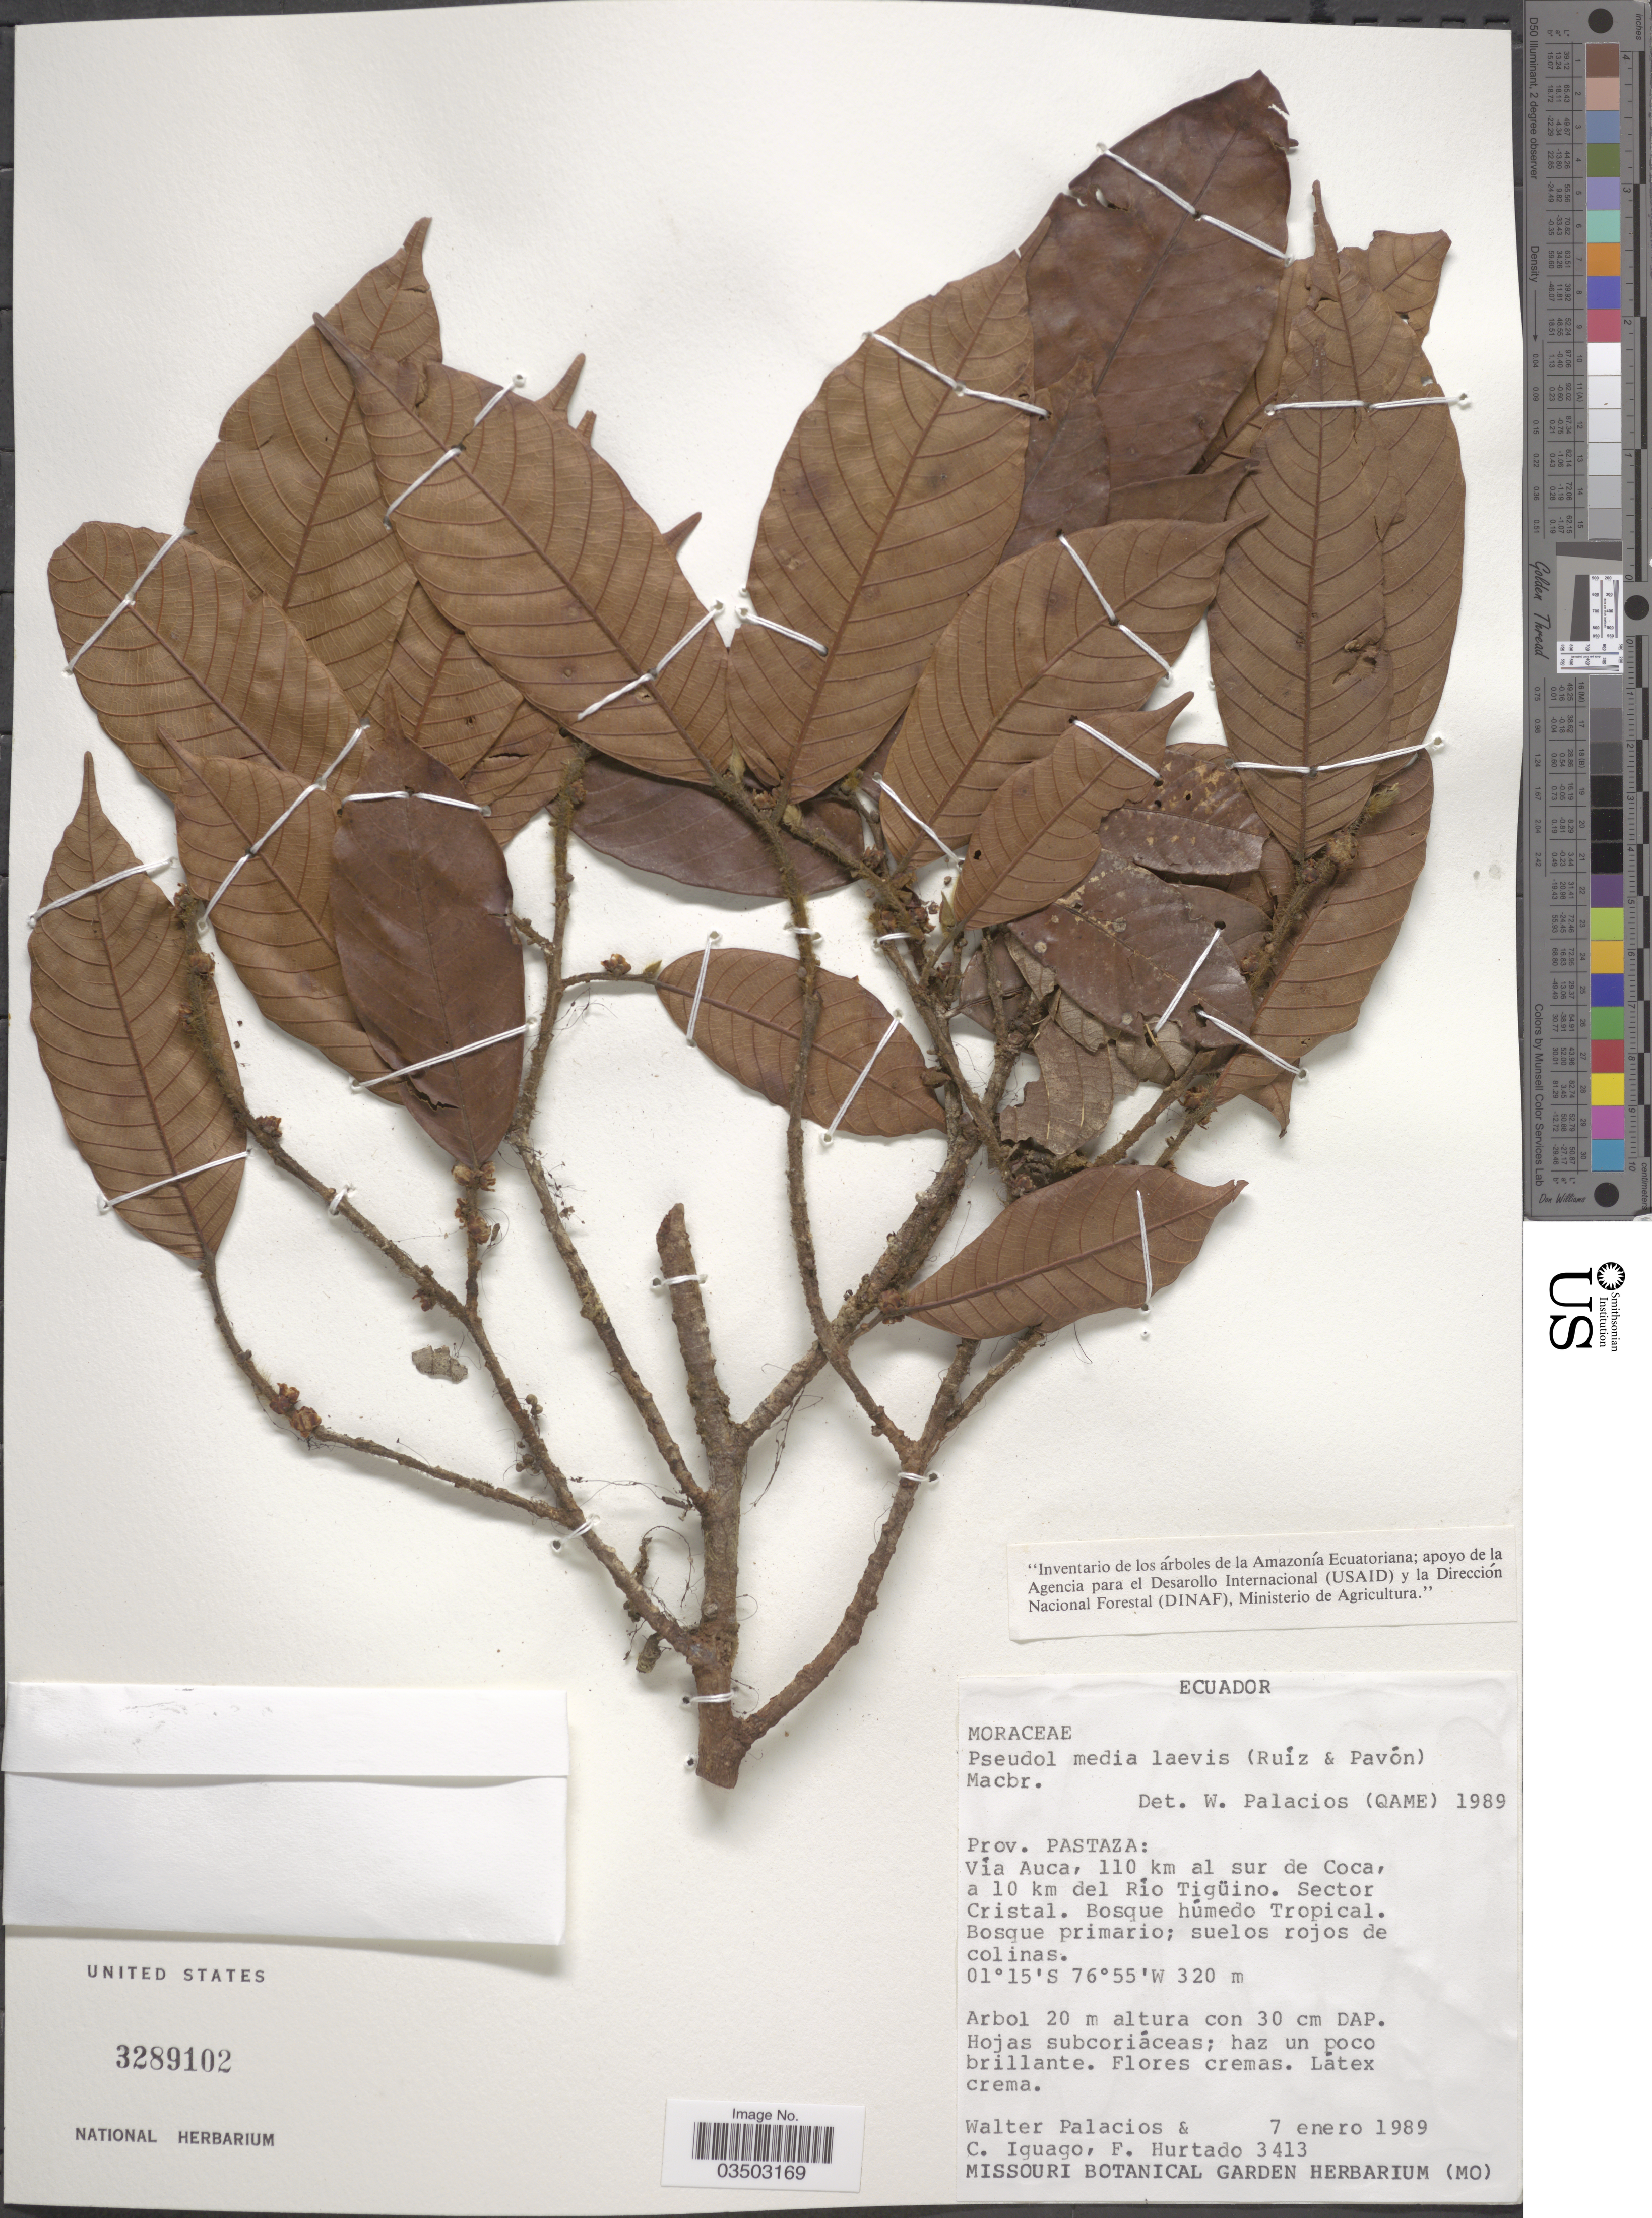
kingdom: Plantae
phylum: Tracheophyta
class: Magnoliopsida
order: Rosales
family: Moraceae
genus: Pseudolmedia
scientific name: Pseudolmedia laevis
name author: (Ruiz & Pav.) J.F. Macbr.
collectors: W. Palacios, C. Iguago & F. Hurtado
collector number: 3413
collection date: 1989-01-07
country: Ecuador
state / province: Pastaza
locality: Vía Auca, 110 km al sur de Coca, a 10 km del Río Tigüino. Sector Cristal.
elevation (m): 320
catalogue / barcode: US 3289102